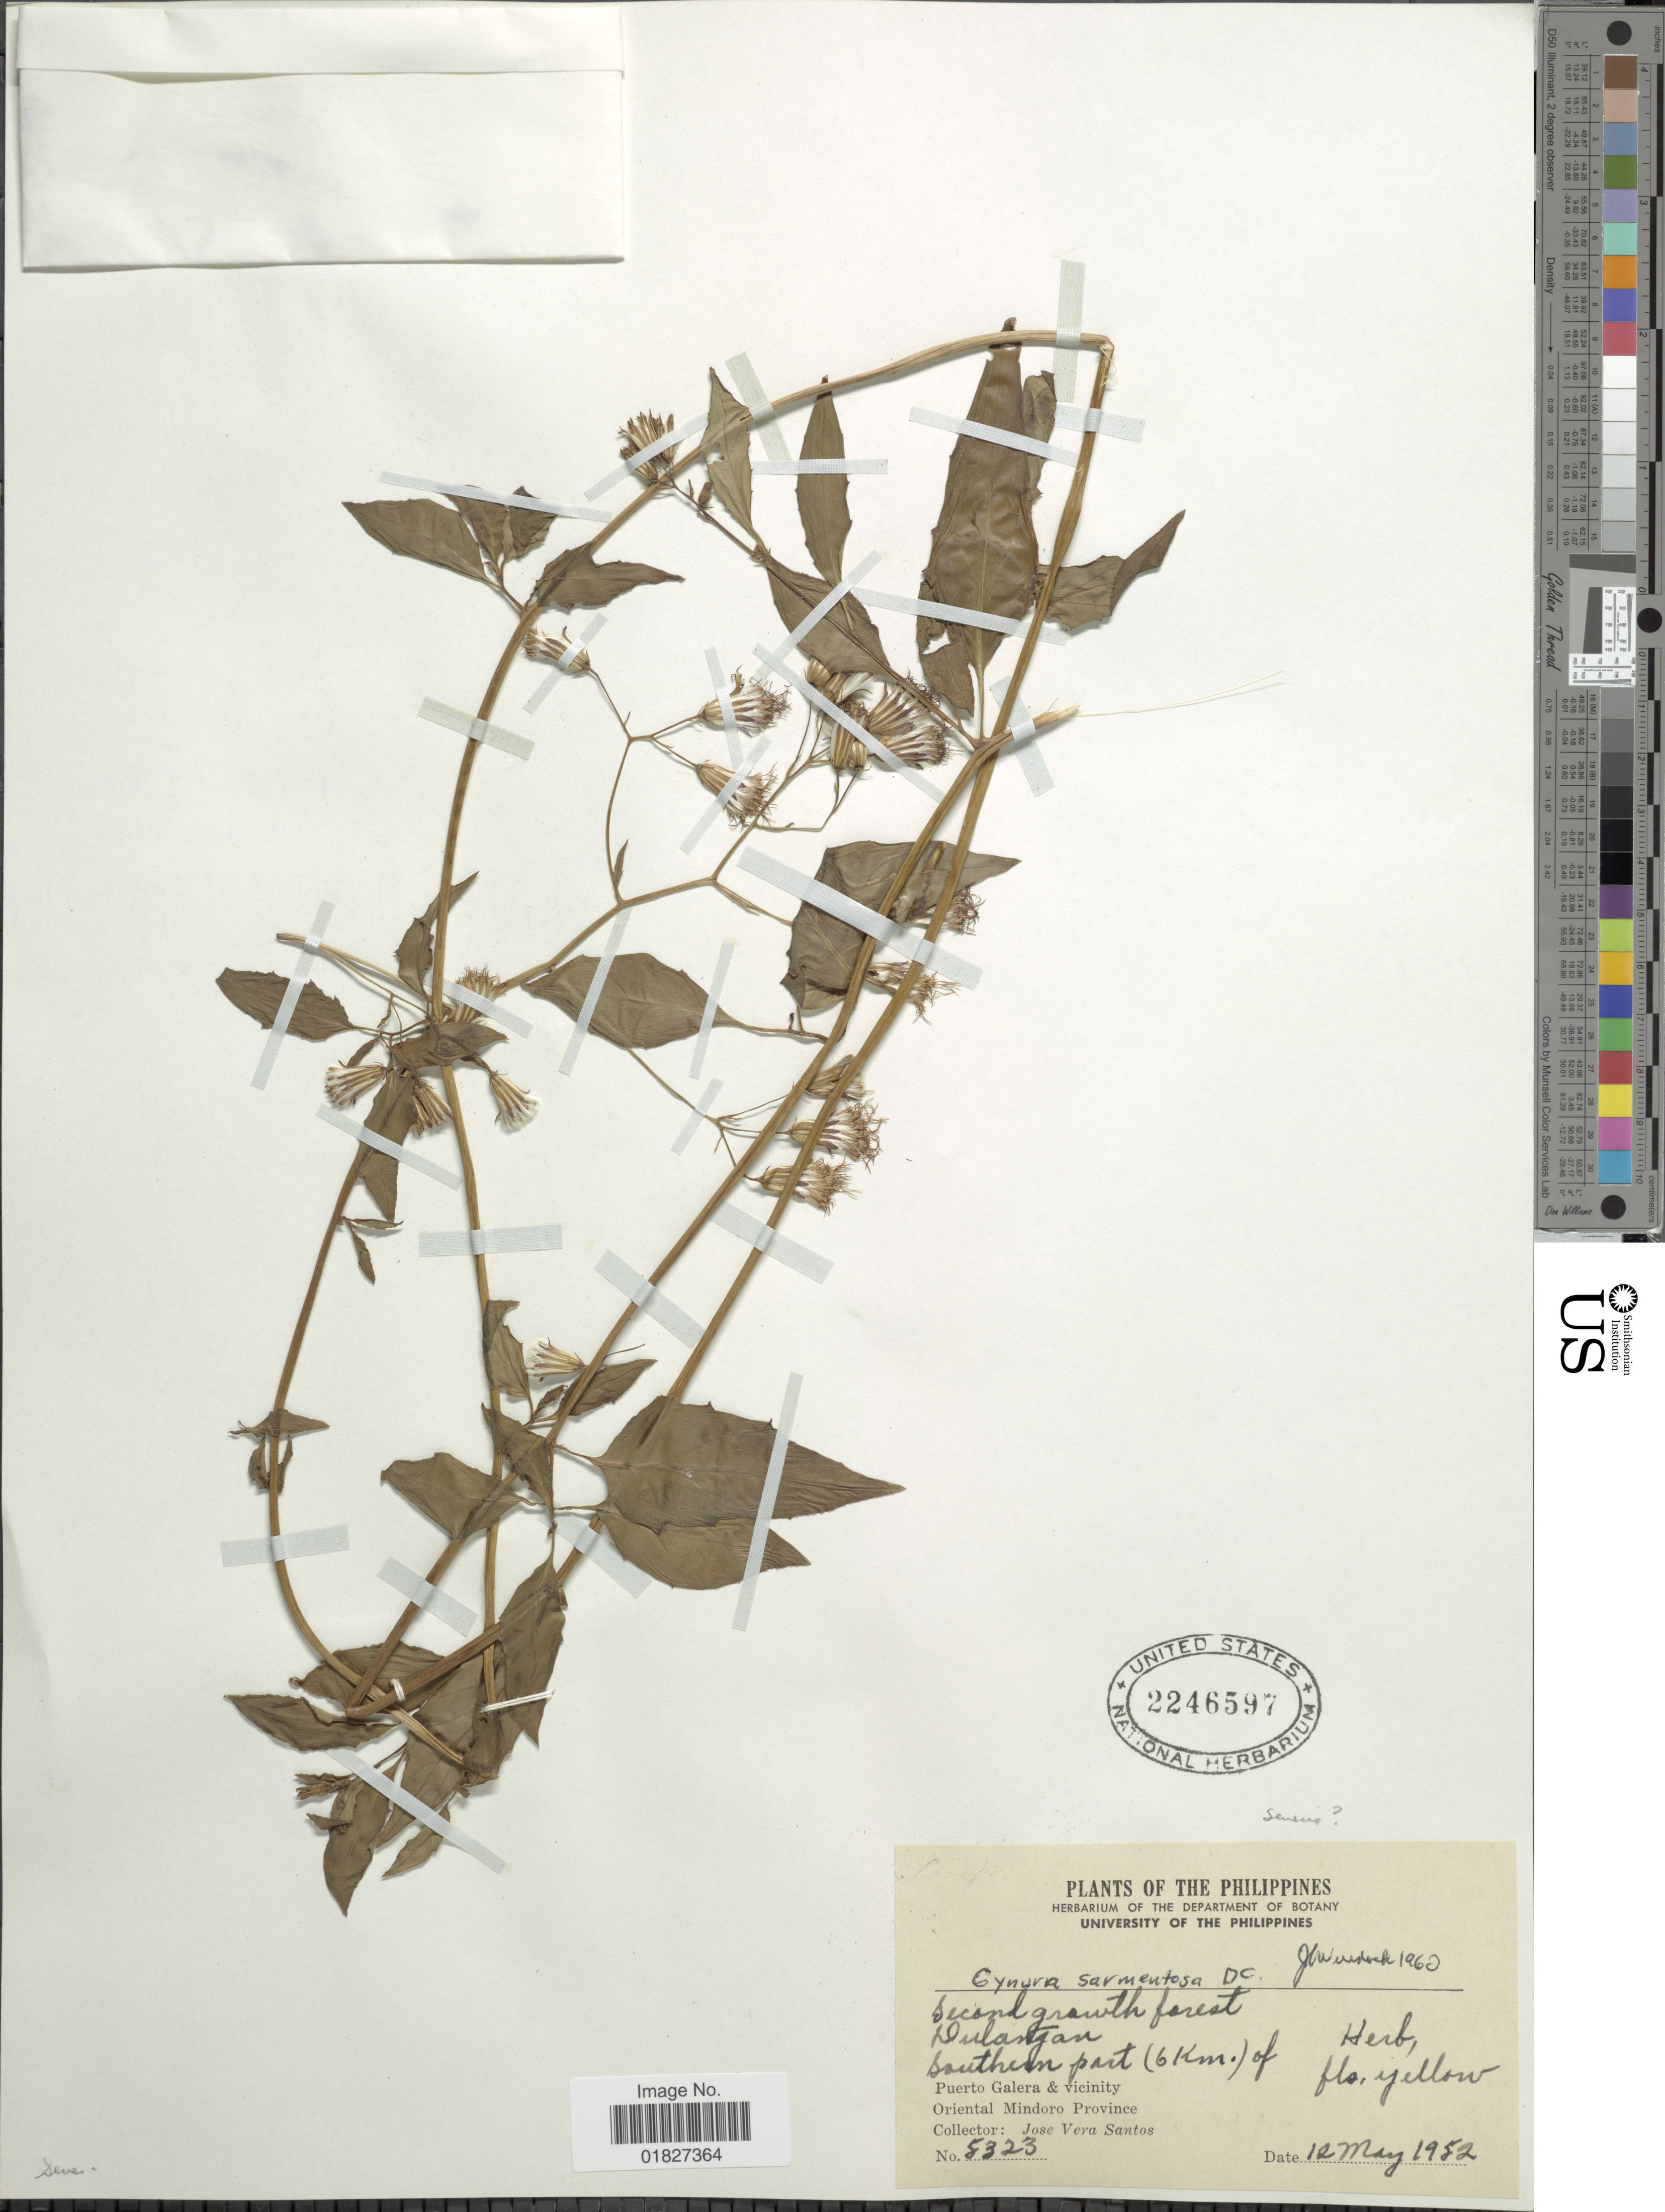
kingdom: Plantae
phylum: Tracheophyta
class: Magnoliopsida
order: Asterales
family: Asteraceae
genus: Gynura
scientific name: Gynura procumbens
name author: (Lour.) Merr.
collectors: J. Santos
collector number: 5323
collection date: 1952-05-12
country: Philippines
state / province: Mimaropa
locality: Dulantjan, southern part (6 km) of Puerto Galera& Vicinity, Oriental Mindoro Province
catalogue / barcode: US 2246597